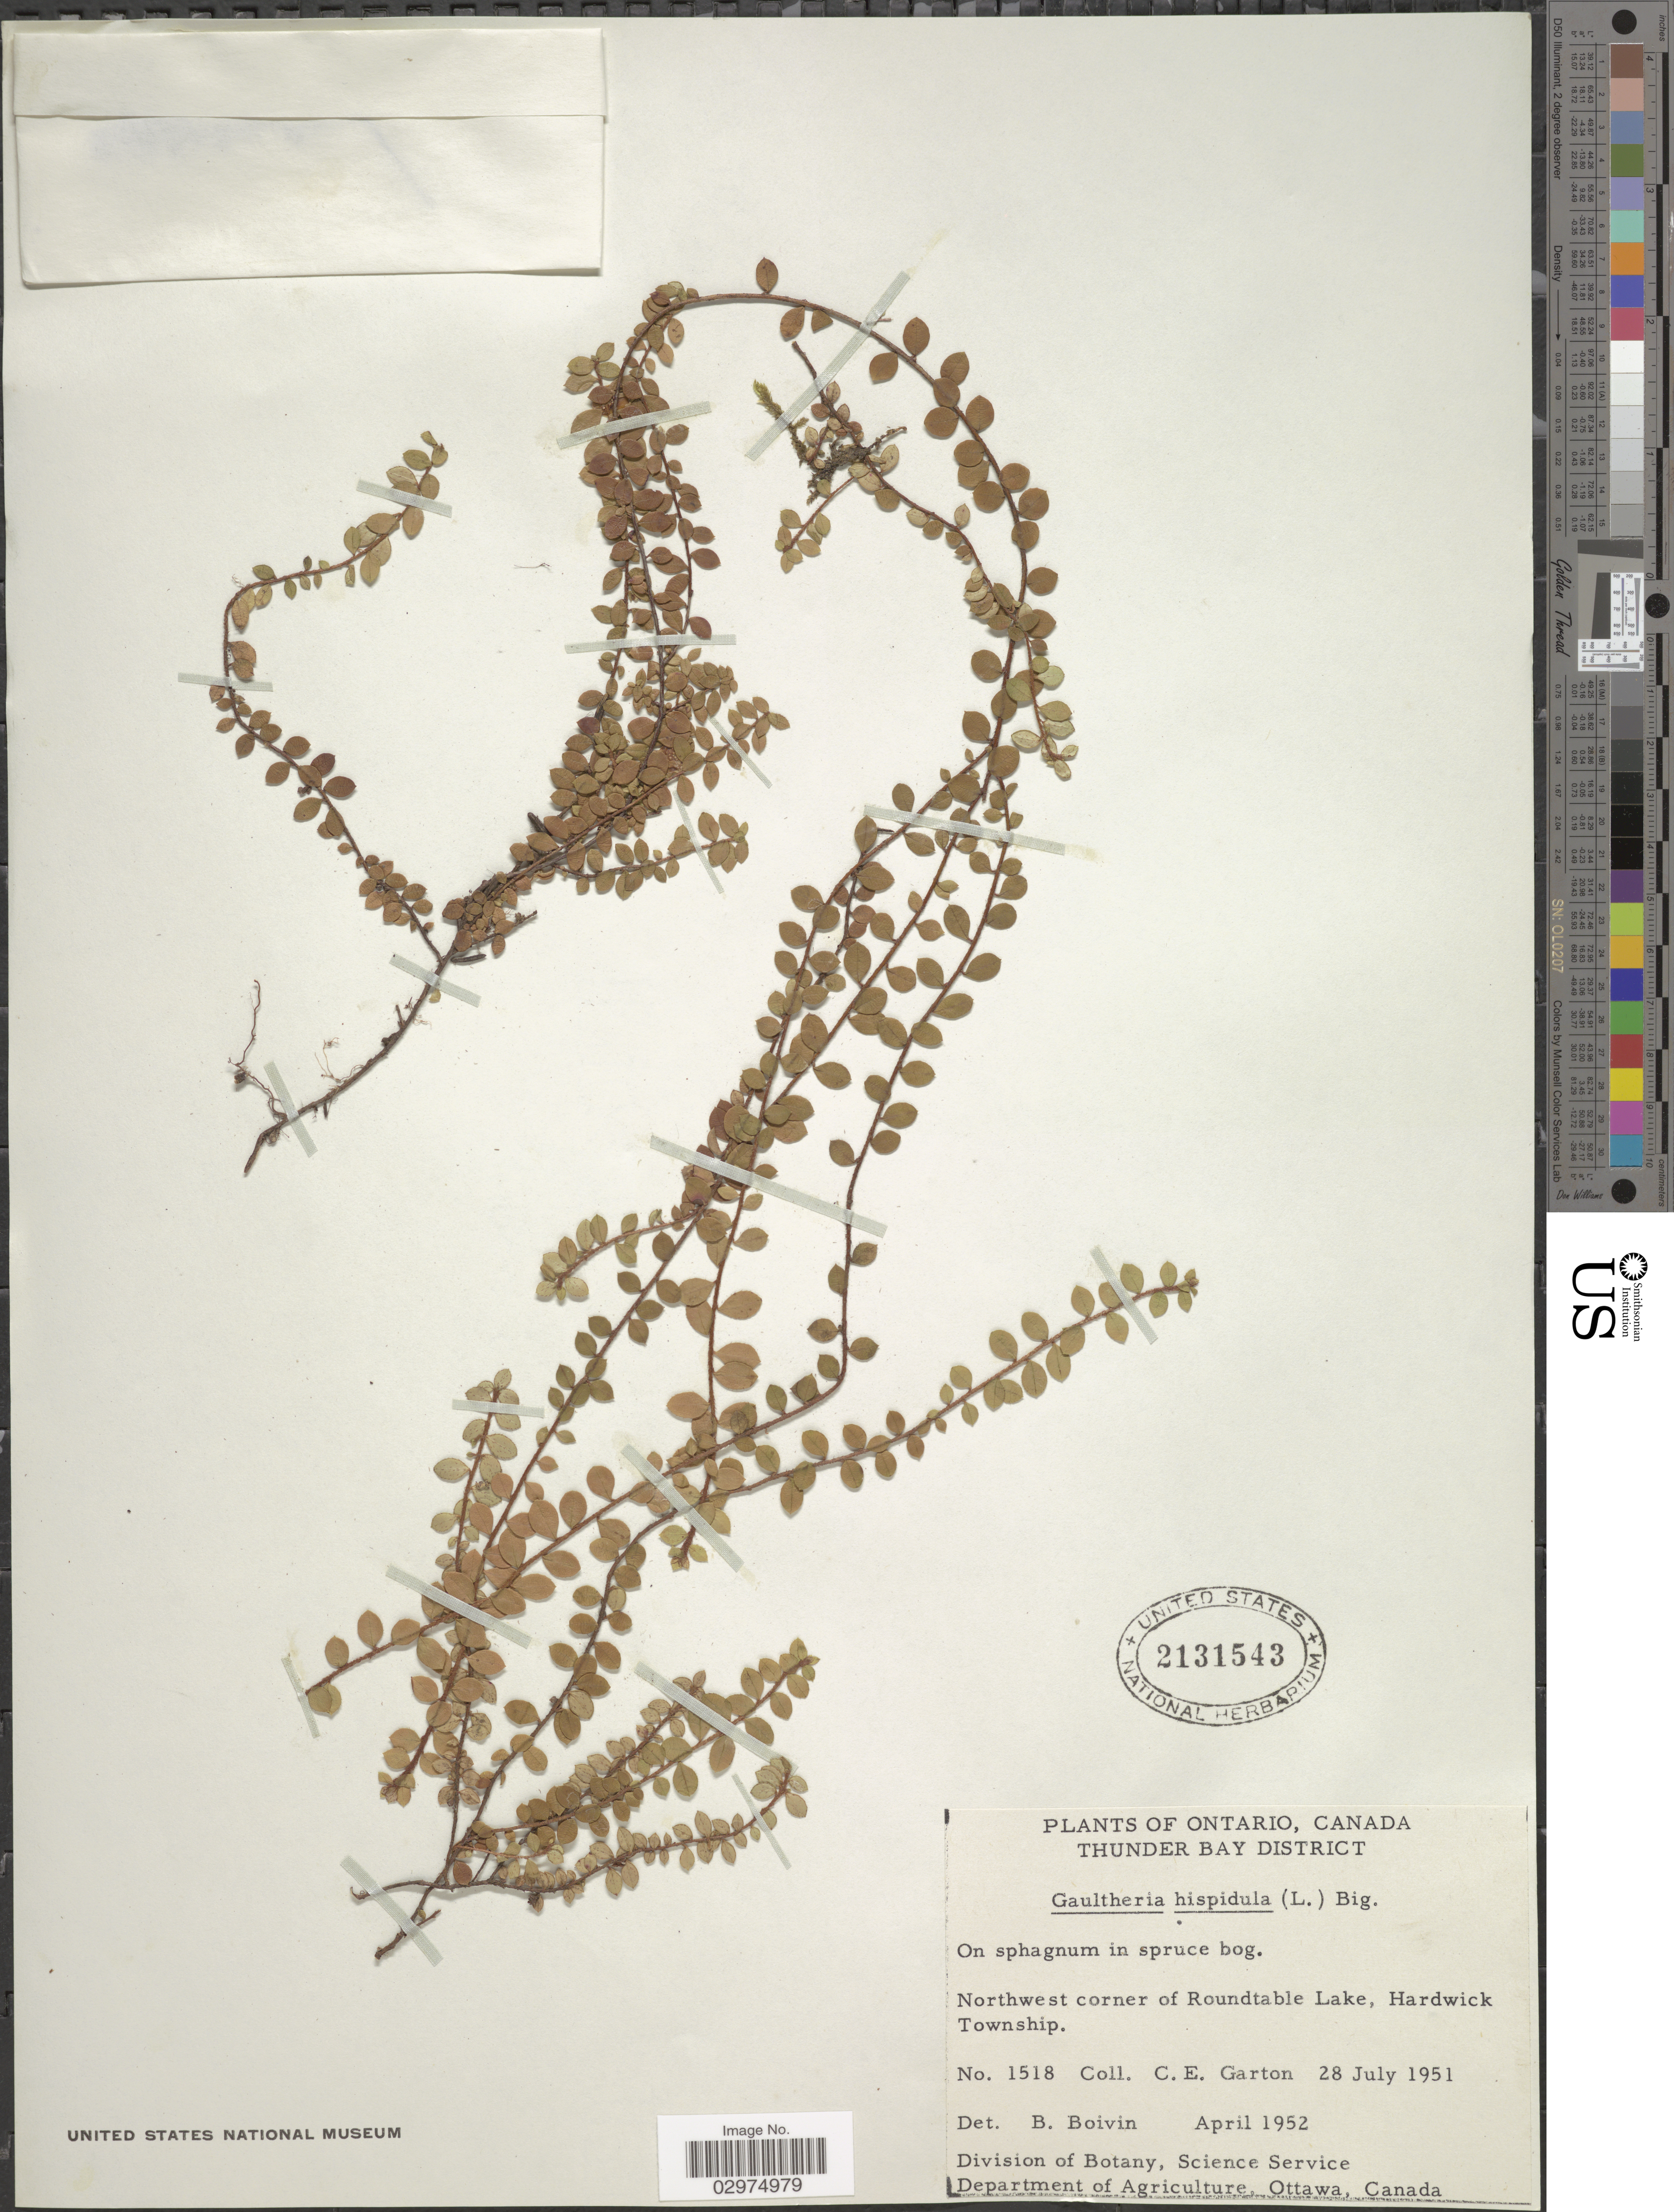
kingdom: Plantae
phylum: Tracheophyta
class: Magnoliopsida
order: Ericales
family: Ericaceae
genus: Gaultheria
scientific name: Gaultheria hispidula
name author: (L.) Muhl. ex Bigelow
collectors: C. E. Garton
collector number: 1518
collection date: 1951-07-28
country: Canada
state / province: Ontario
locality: Thunder Bay District. Northwest corner of Roundtable Lake, Hardwick Township.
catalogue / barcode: US 2131543